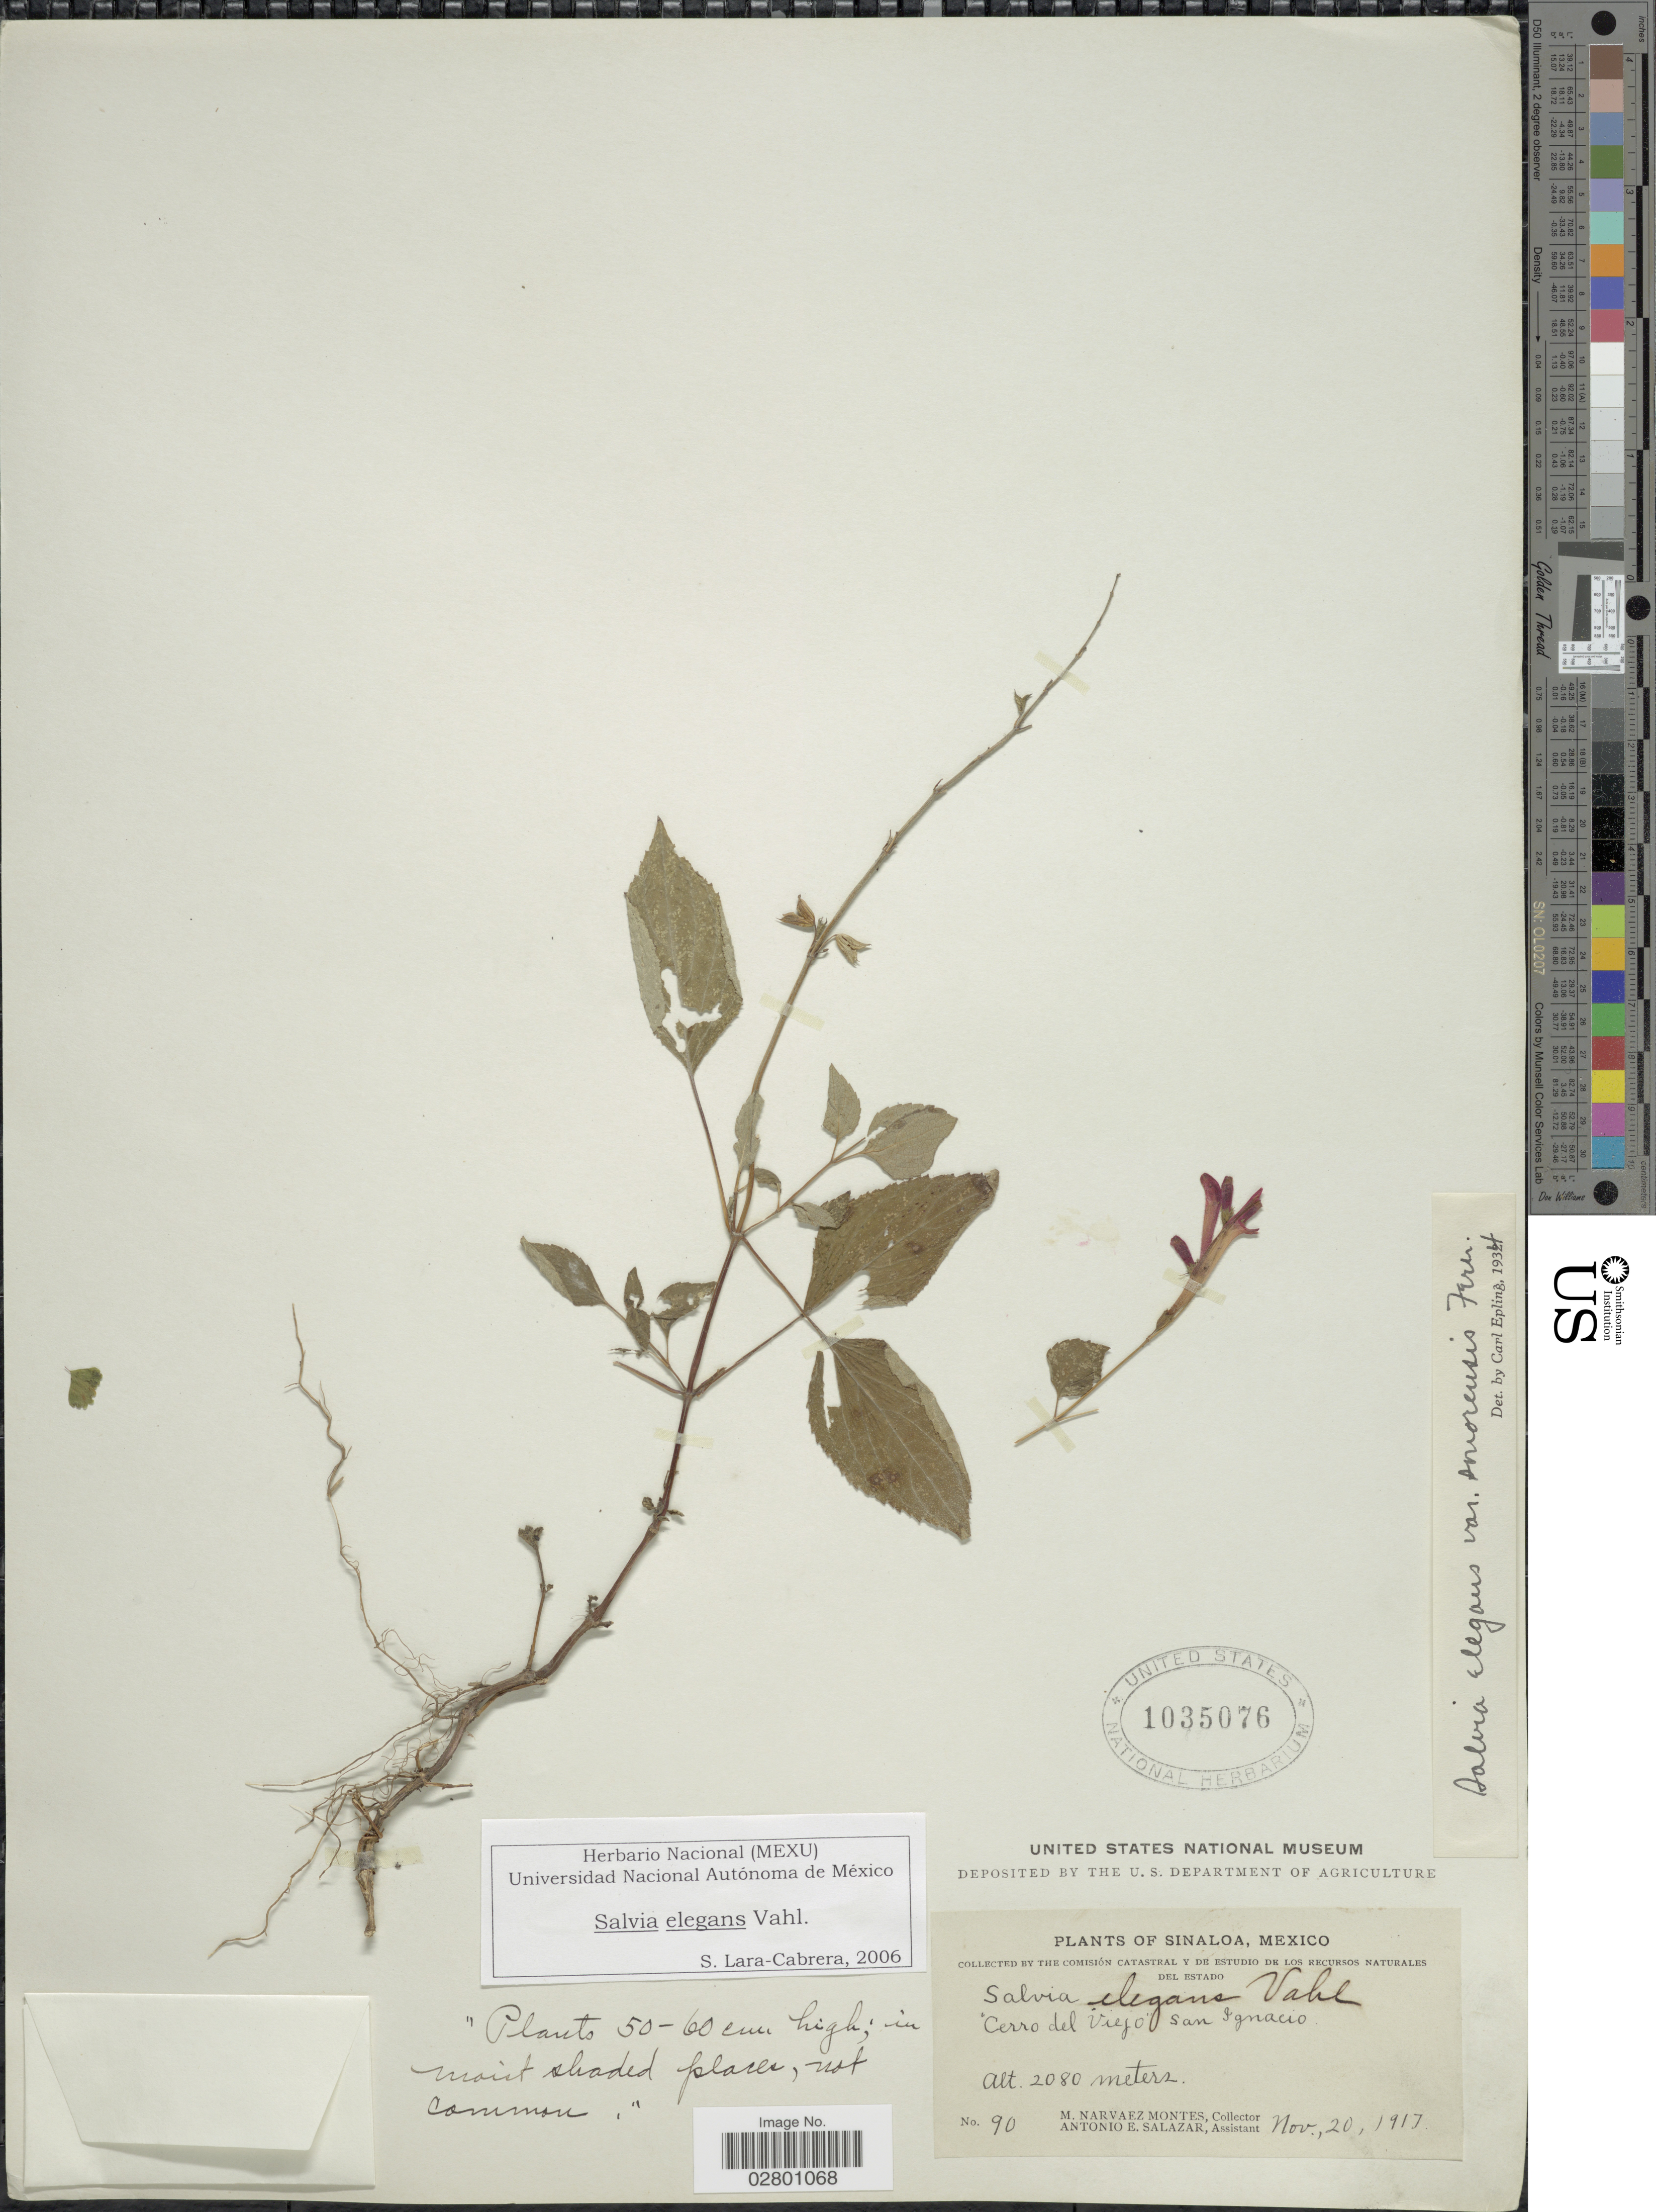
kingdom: Plantae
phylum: Tracheophyta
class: Magnoliopsida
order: Lamiales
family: Lamiaceae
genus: Salvia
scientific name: Salvia elegans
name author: Vahl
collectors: M. Narvaez-Montes & A. E. Salazar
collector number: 90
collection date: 1917-11-20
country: Mexico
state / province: Sinaloa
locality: Cerro del Viejo san Ignacio.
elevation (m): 2080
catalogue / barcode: US 1035076